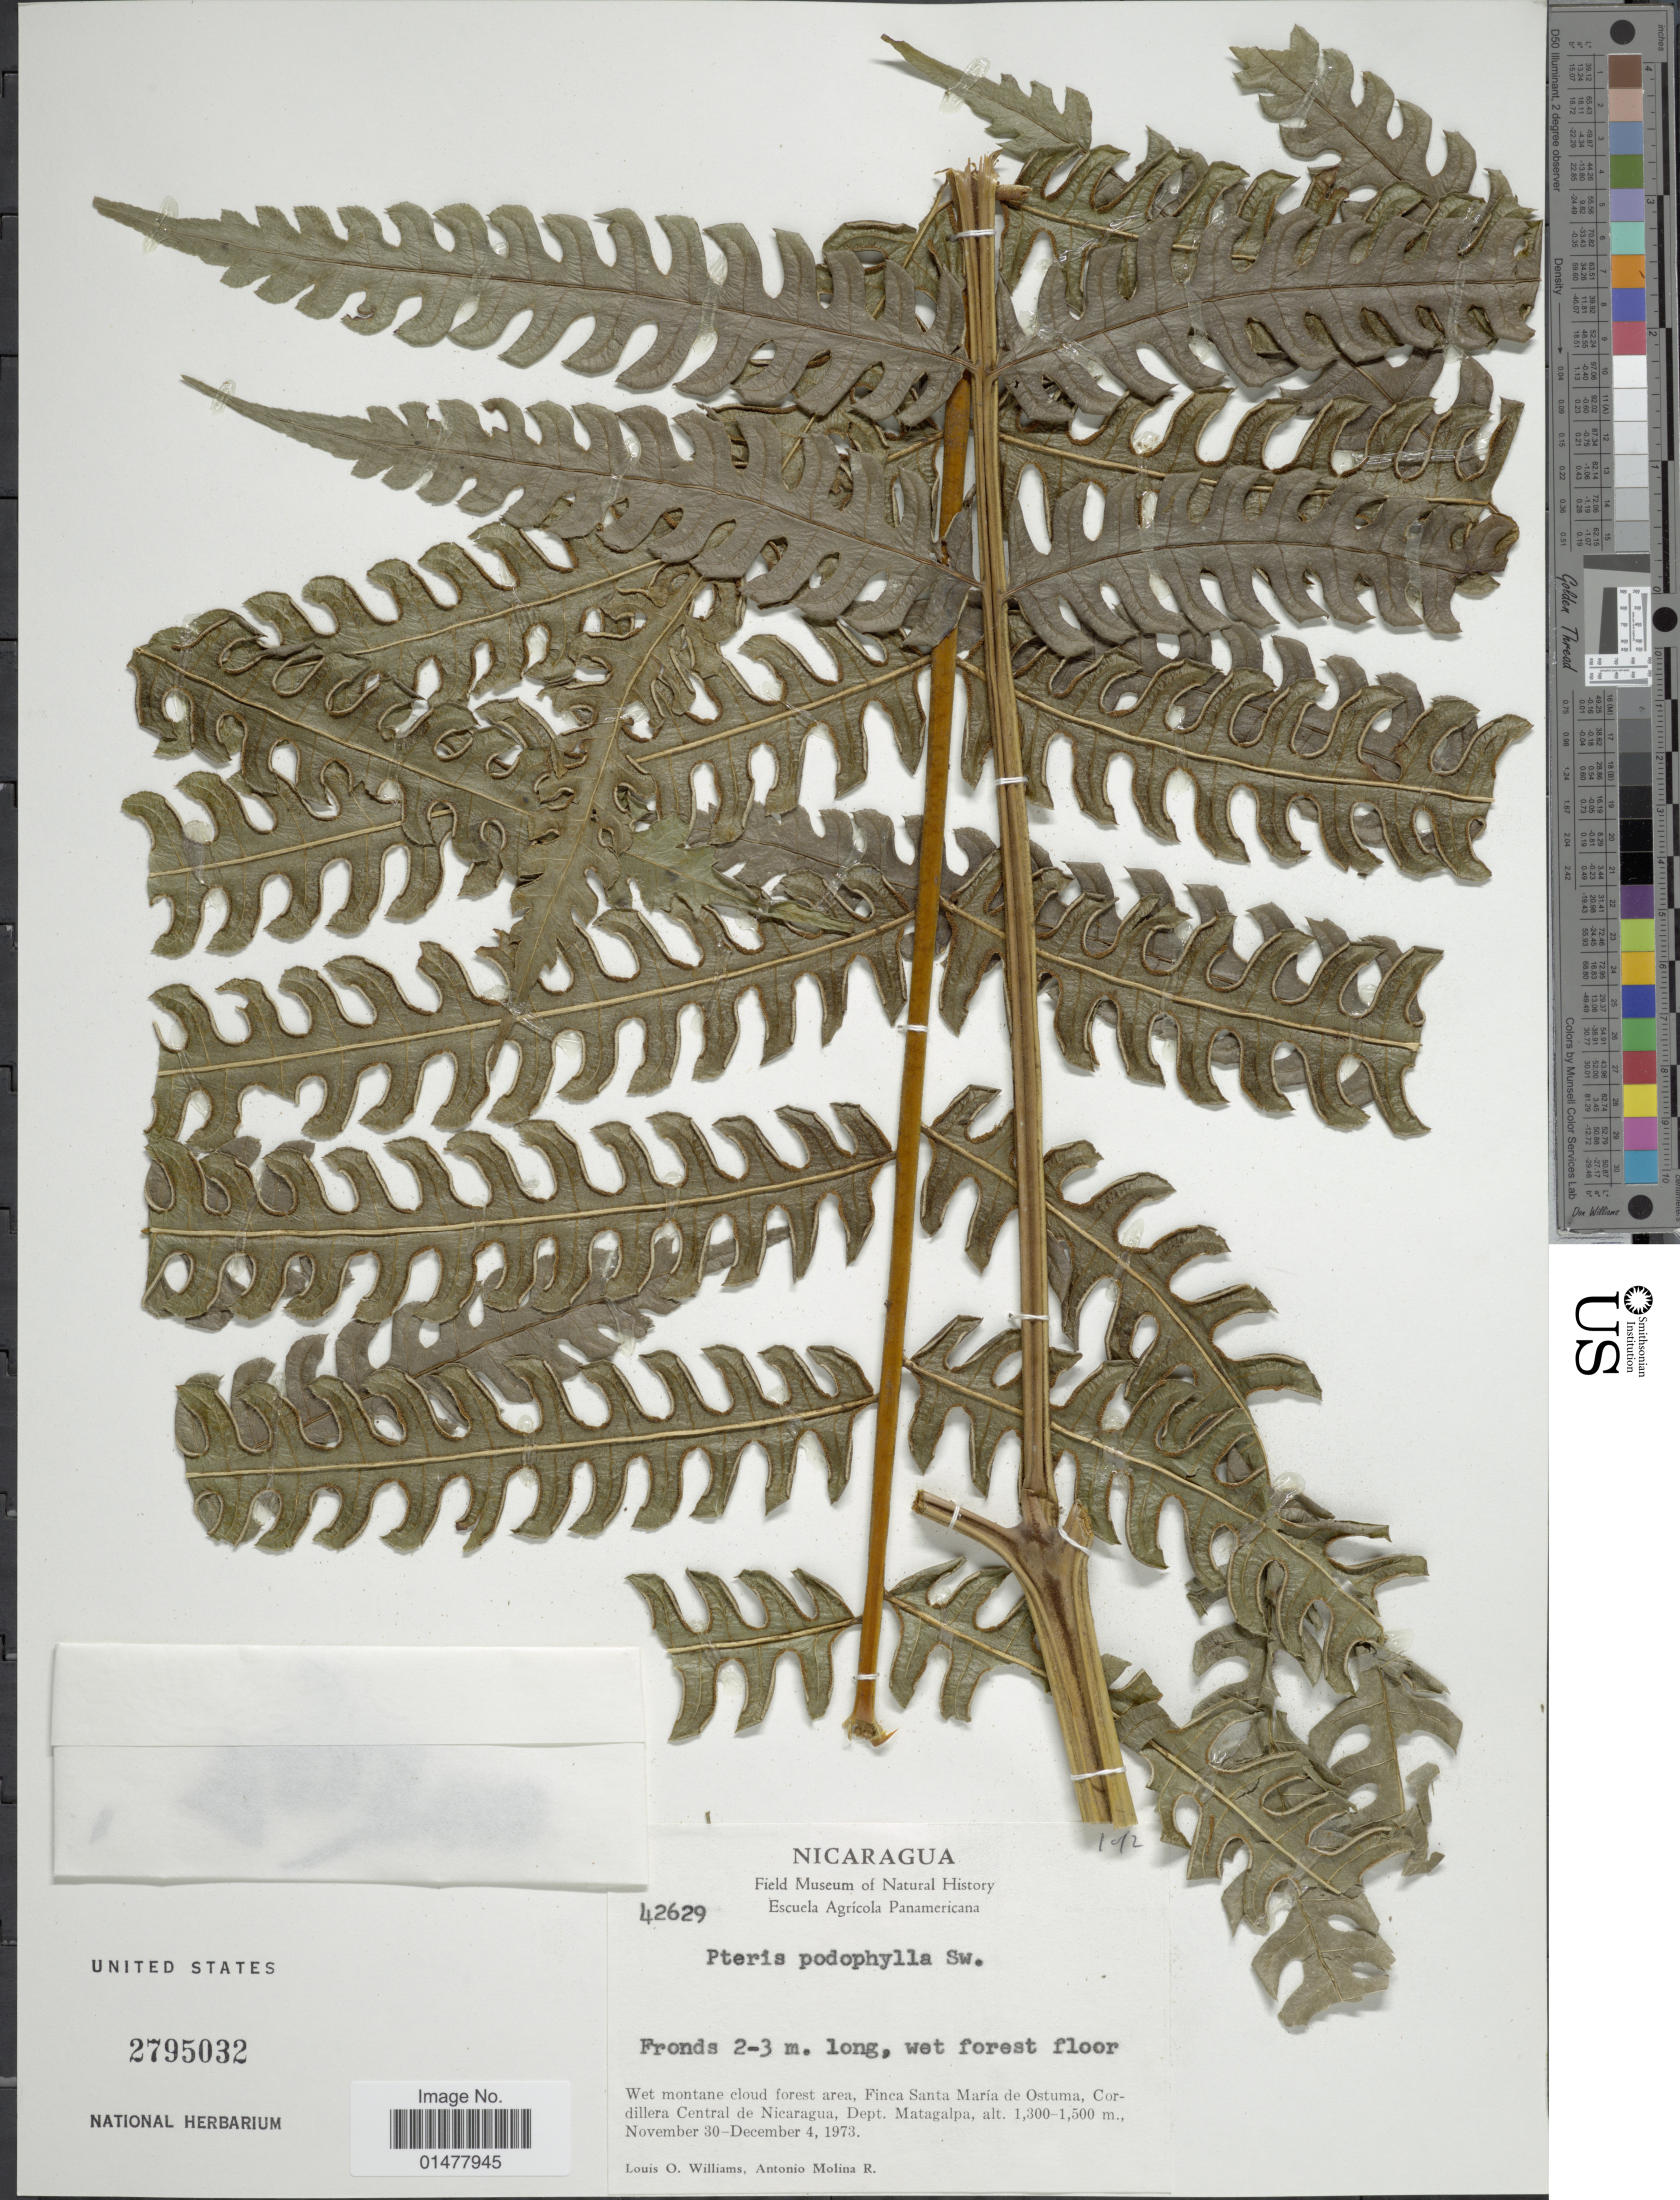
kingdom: Plantae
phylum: Tracheophyta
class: Polypodiopsida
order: Polypodiales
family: Pteridaceae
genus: Pteris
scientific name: Pteris podophylla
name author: Sw.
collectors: L. O. Williams & A. Molina R.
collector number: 42629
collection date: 1973-11-30/1973-12-04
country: Nicaragua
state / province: Matagalpa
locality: Wet montane cloud forest area, finca Santa maria de Ostuma, Cordillera Central de Nicaragua, Dept. Matagalpa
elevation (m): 1300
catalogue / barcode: US 2795032